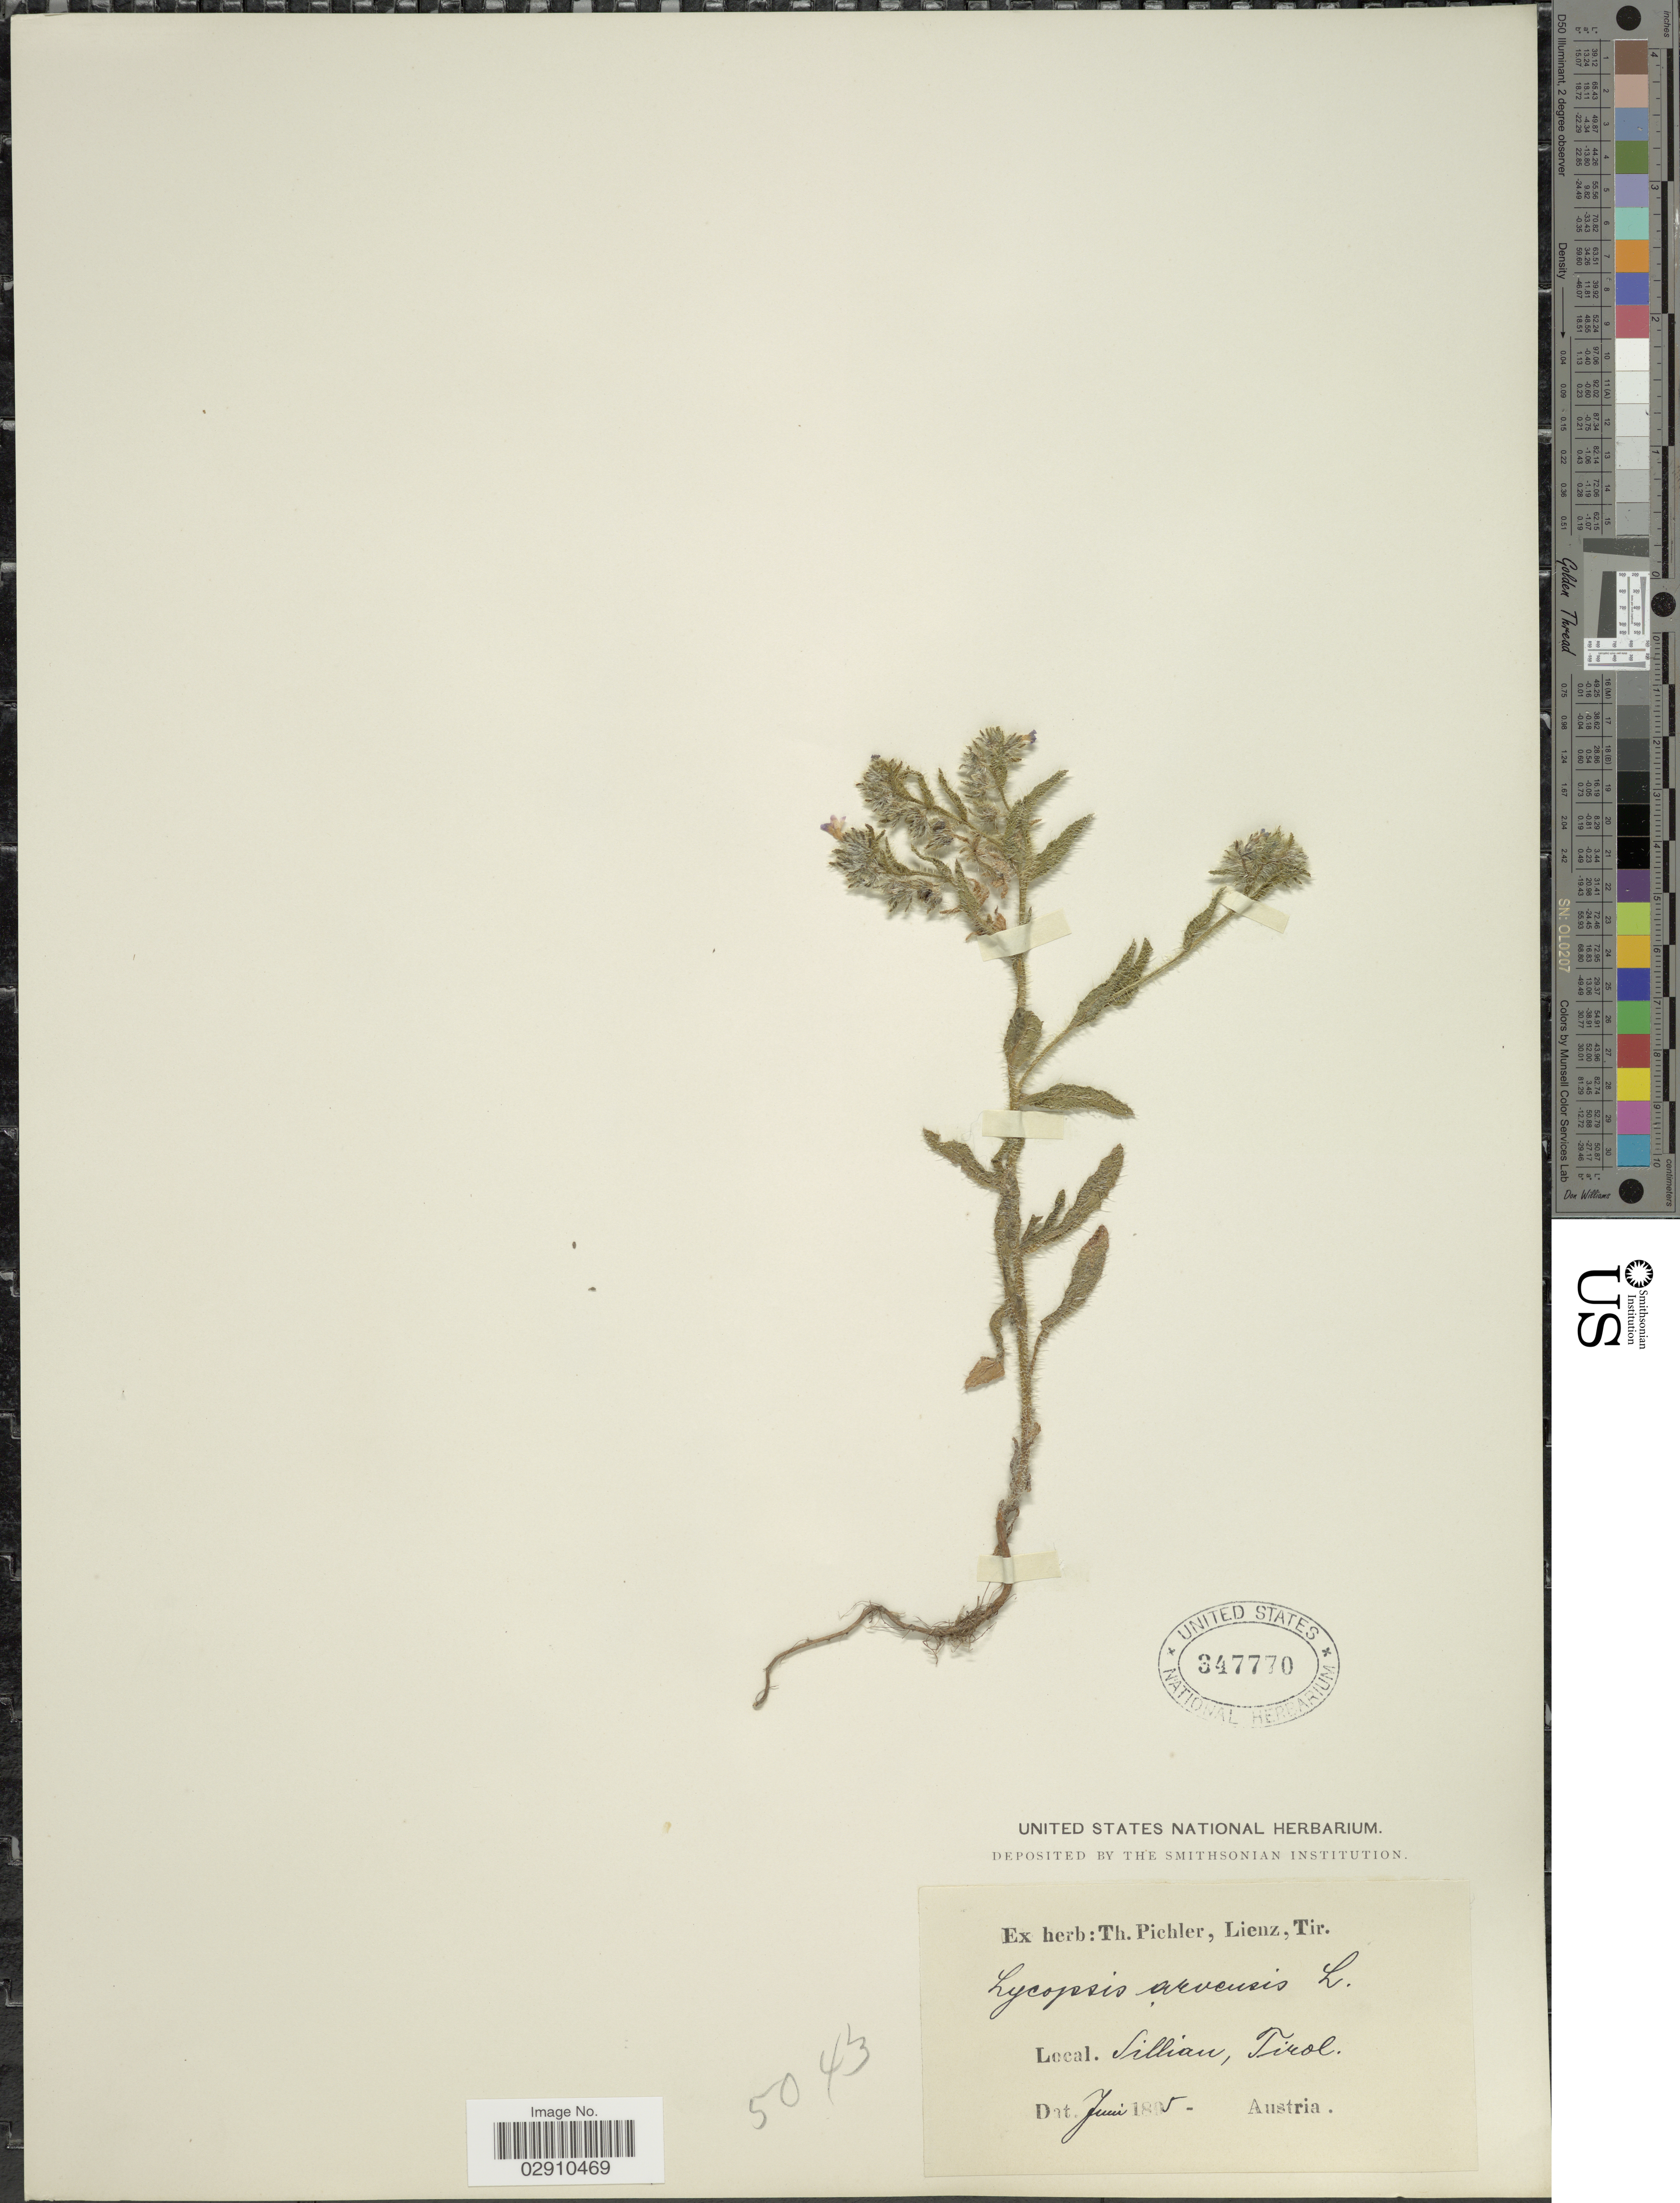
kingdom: Plantae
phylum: Tracheophyta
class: Magnoliopsida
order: Boraginales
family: Boraginaceae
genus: Lycopsis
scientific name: Lycopsis arvensis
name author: L.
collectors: ex herb. T. Pichler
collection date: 1805-06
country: Austria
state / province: Tirol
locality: Sillian, Tirol.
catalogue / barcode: US 347770